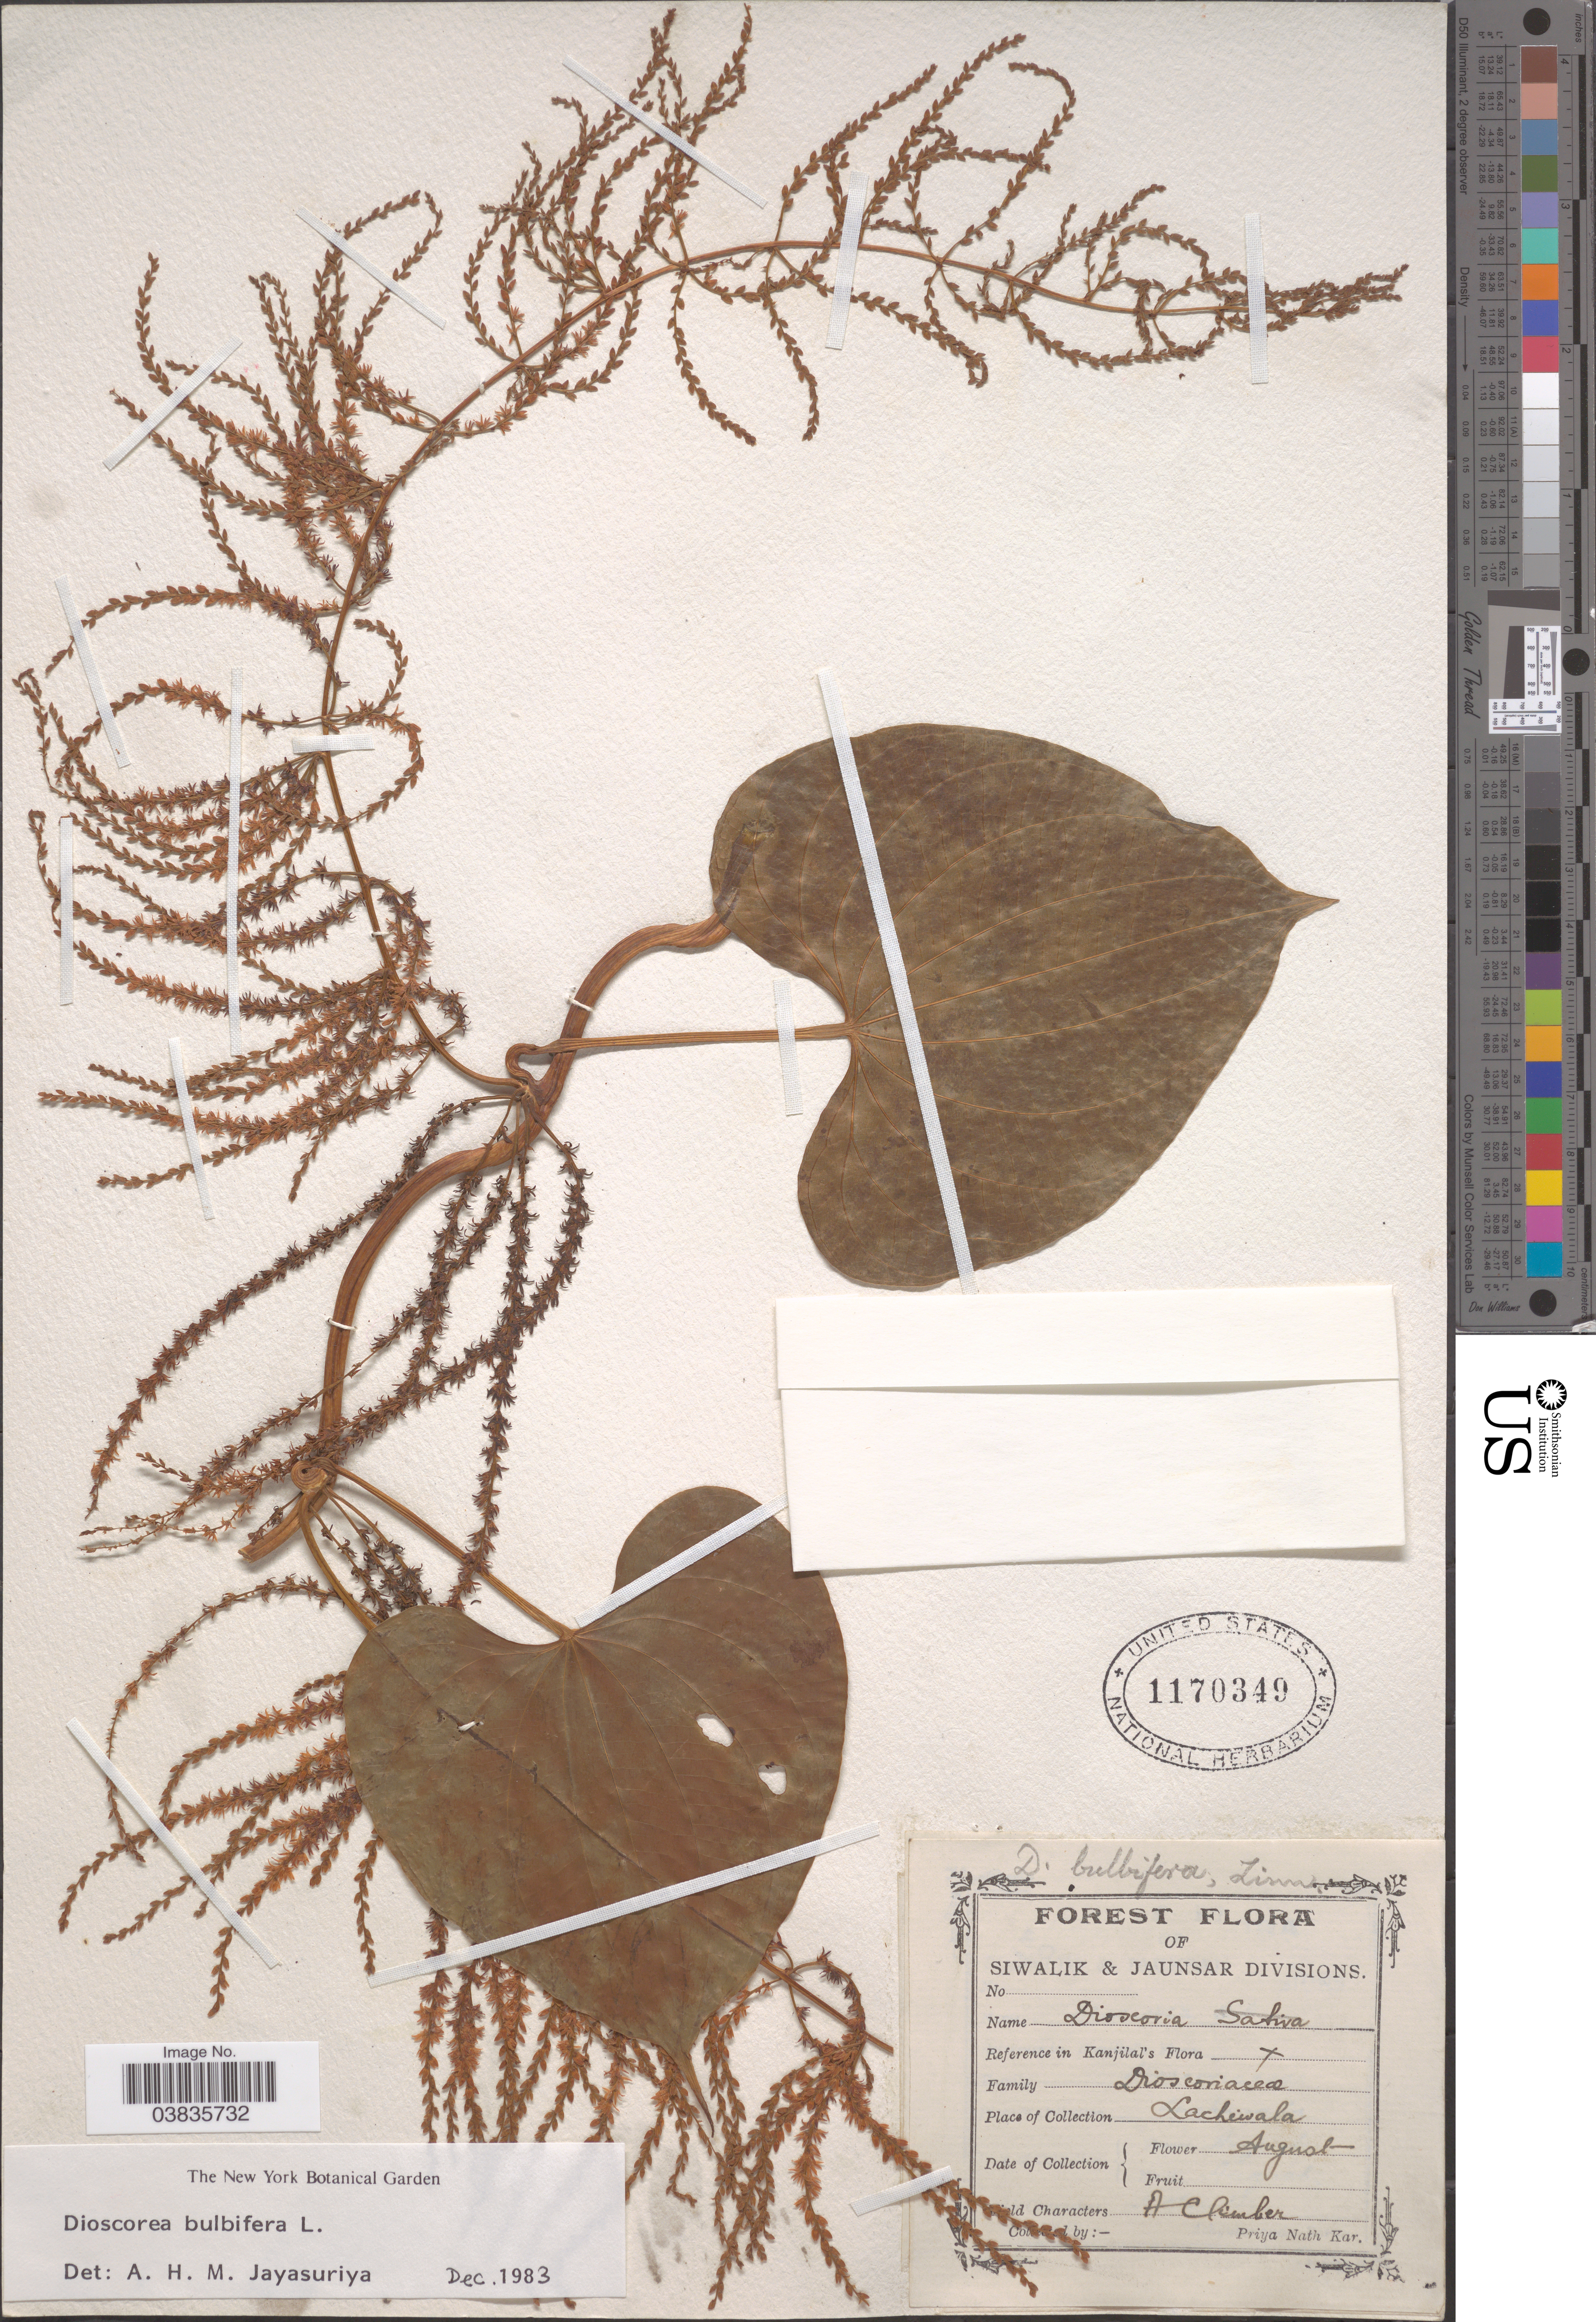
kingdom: Plantae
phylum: Tracheophyta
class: Liliopsida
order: Dioscoreales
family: Dioscoreaceae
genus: Dioscorea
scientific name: Dioscorea bulbifera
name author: L.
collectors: P. Kar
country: India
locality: Siwalik & Jaunser Divisions. Lachiwala.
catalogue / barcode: US 1170349